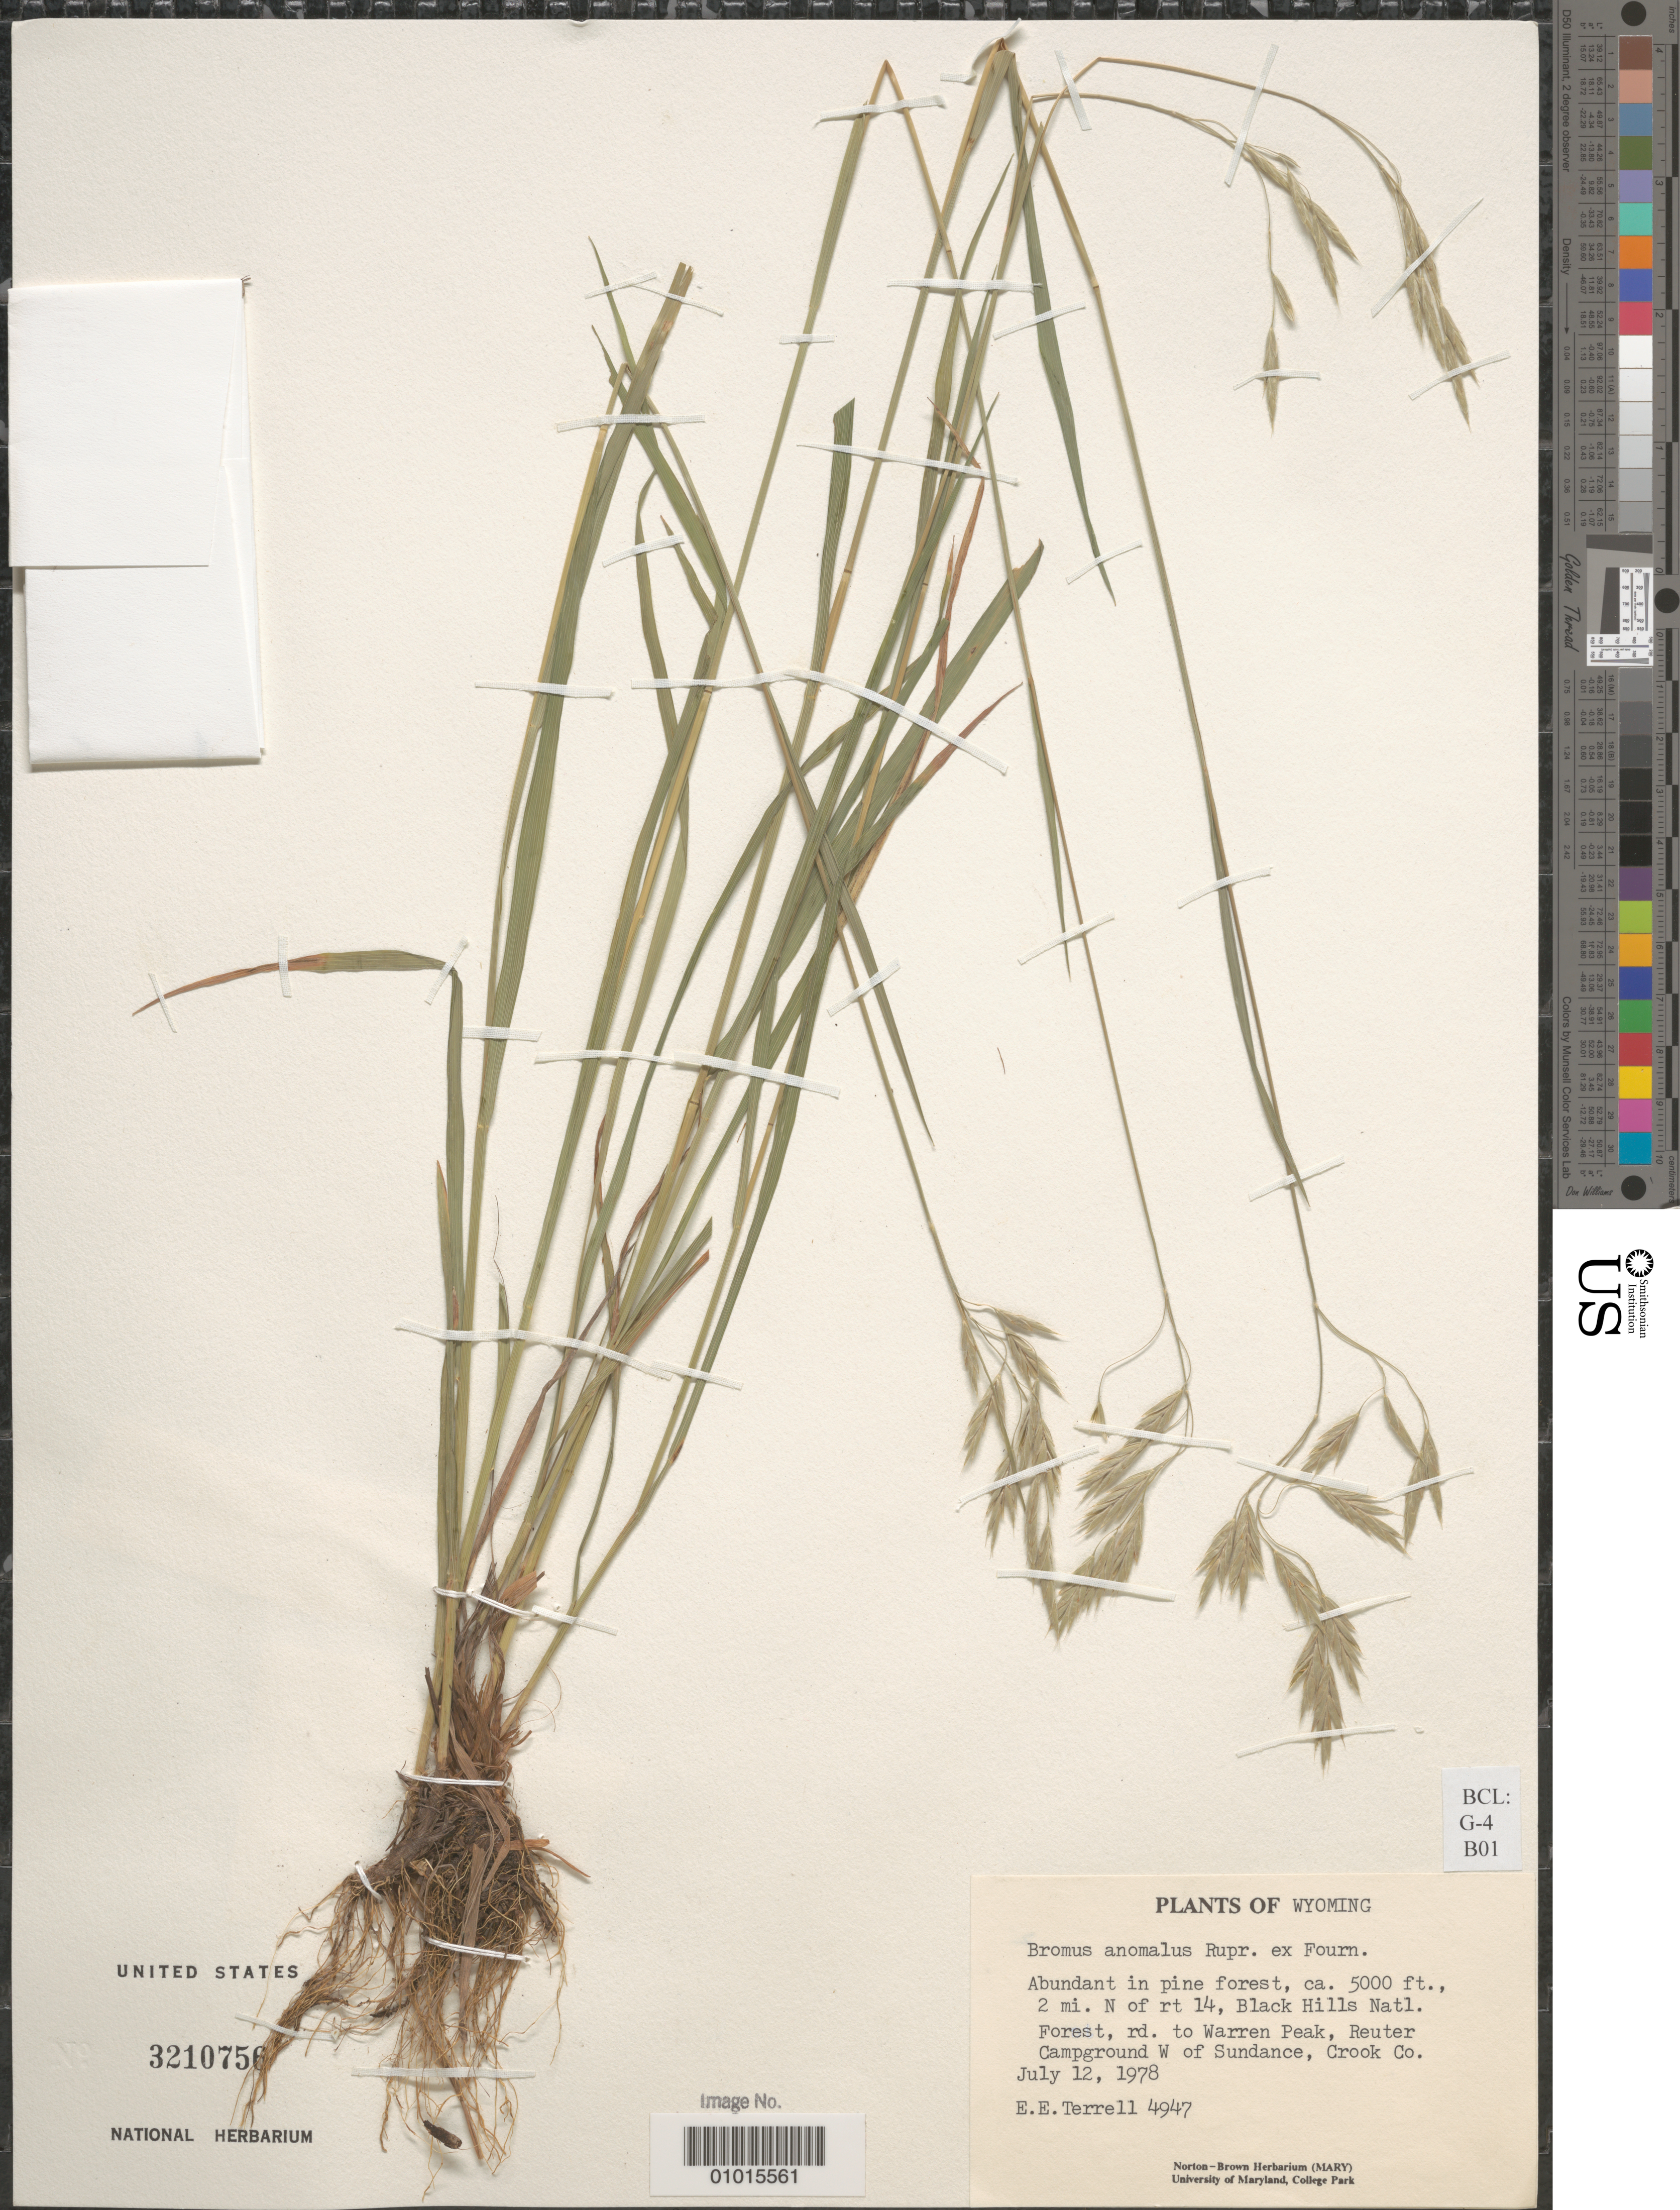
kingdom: Plantae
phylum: Tracheophyta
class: Liliopsida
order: Poales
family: Poaceae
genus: Bromus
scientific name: Bromus anomalus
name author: Rupr. ex E. Fourn.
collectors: E. E. Terrell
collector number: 4947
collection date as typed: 12 Jul 1978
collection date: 1978-07-12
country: United States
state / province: Wyoming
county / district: Crook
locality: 2 mi. N of Rt. 14, Black Hills National Forest, rd. to Warren Peak, Reuter Campground W. of Sundance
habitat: Abundant in pine forest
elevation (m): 1520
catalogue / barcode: US 3210756